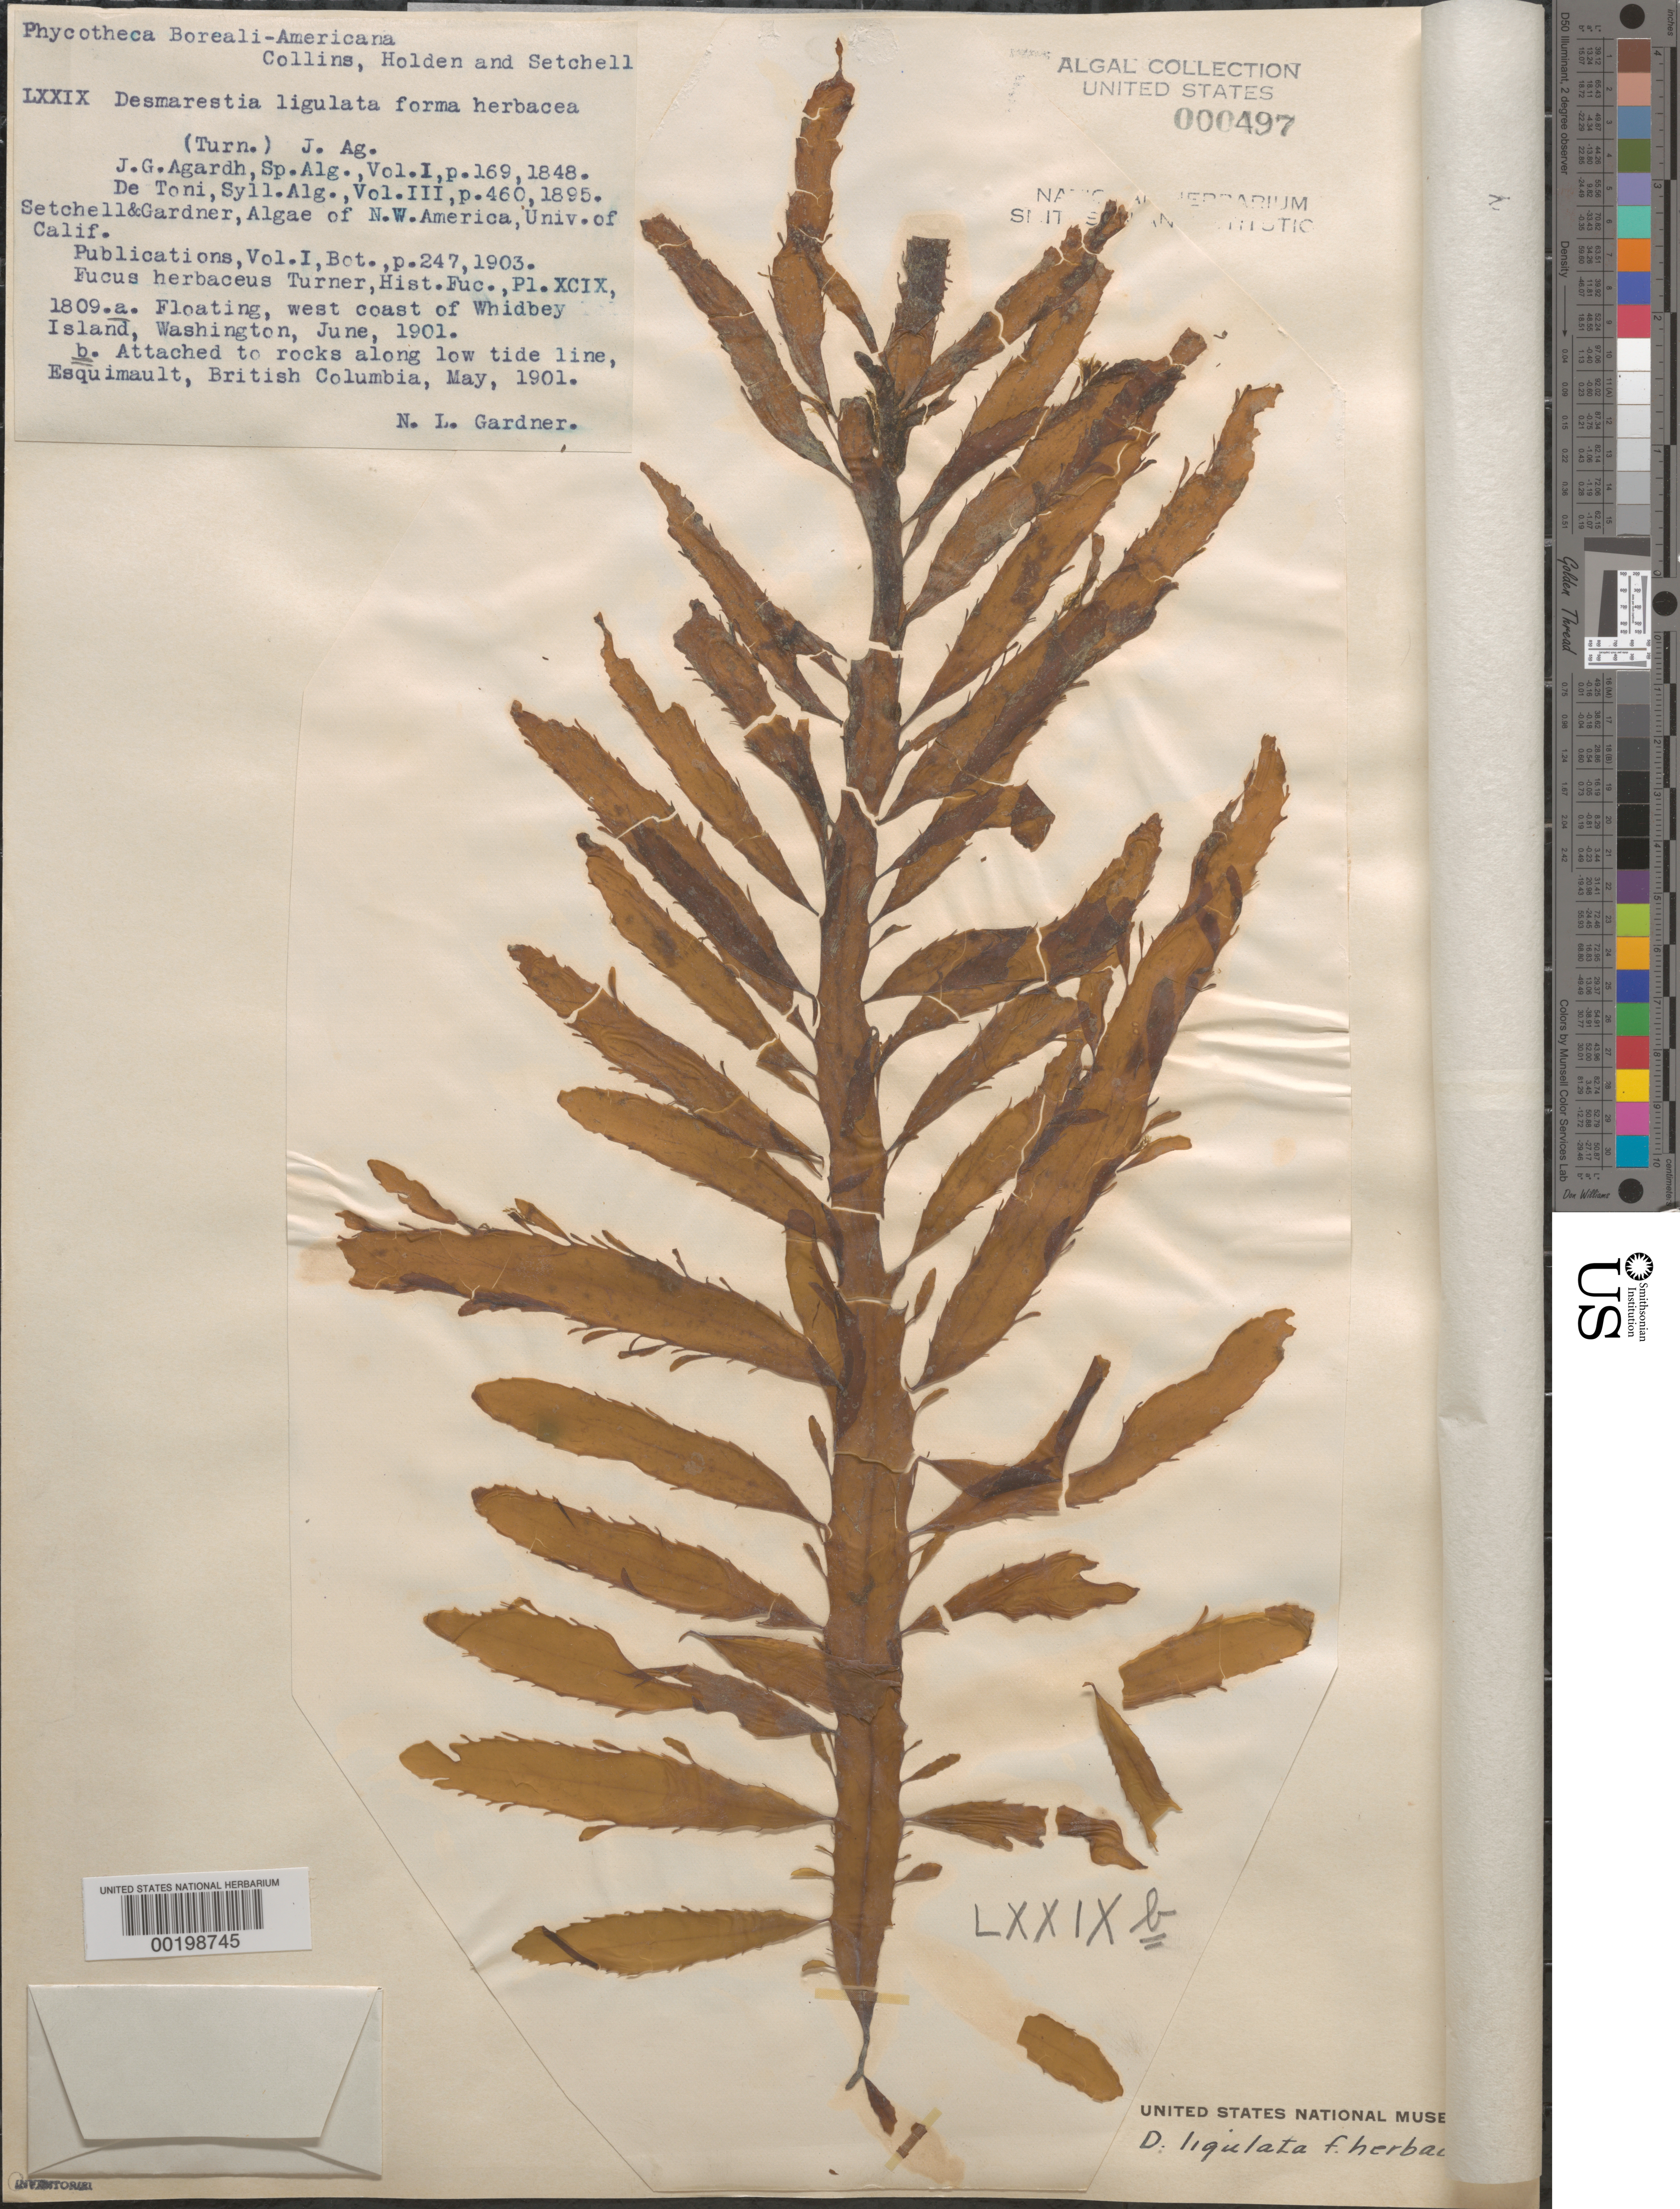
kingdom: Chromista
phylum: Ochrophyta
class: Phaeophyceae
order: Desmarestiales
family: Desmarestiaceae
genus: Desmarestia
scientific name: Desmarestia ligulata f. herbacea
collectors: N. Gardner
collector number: PB-A LXXIXb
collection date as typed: May 1901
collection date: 1901-05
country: Canada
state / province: British Columbia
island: Vancouver Island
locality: Esquimalt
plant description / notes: Collins, Holden & Setchell, Phycotheca Boreali-Americana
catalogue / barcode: US 497